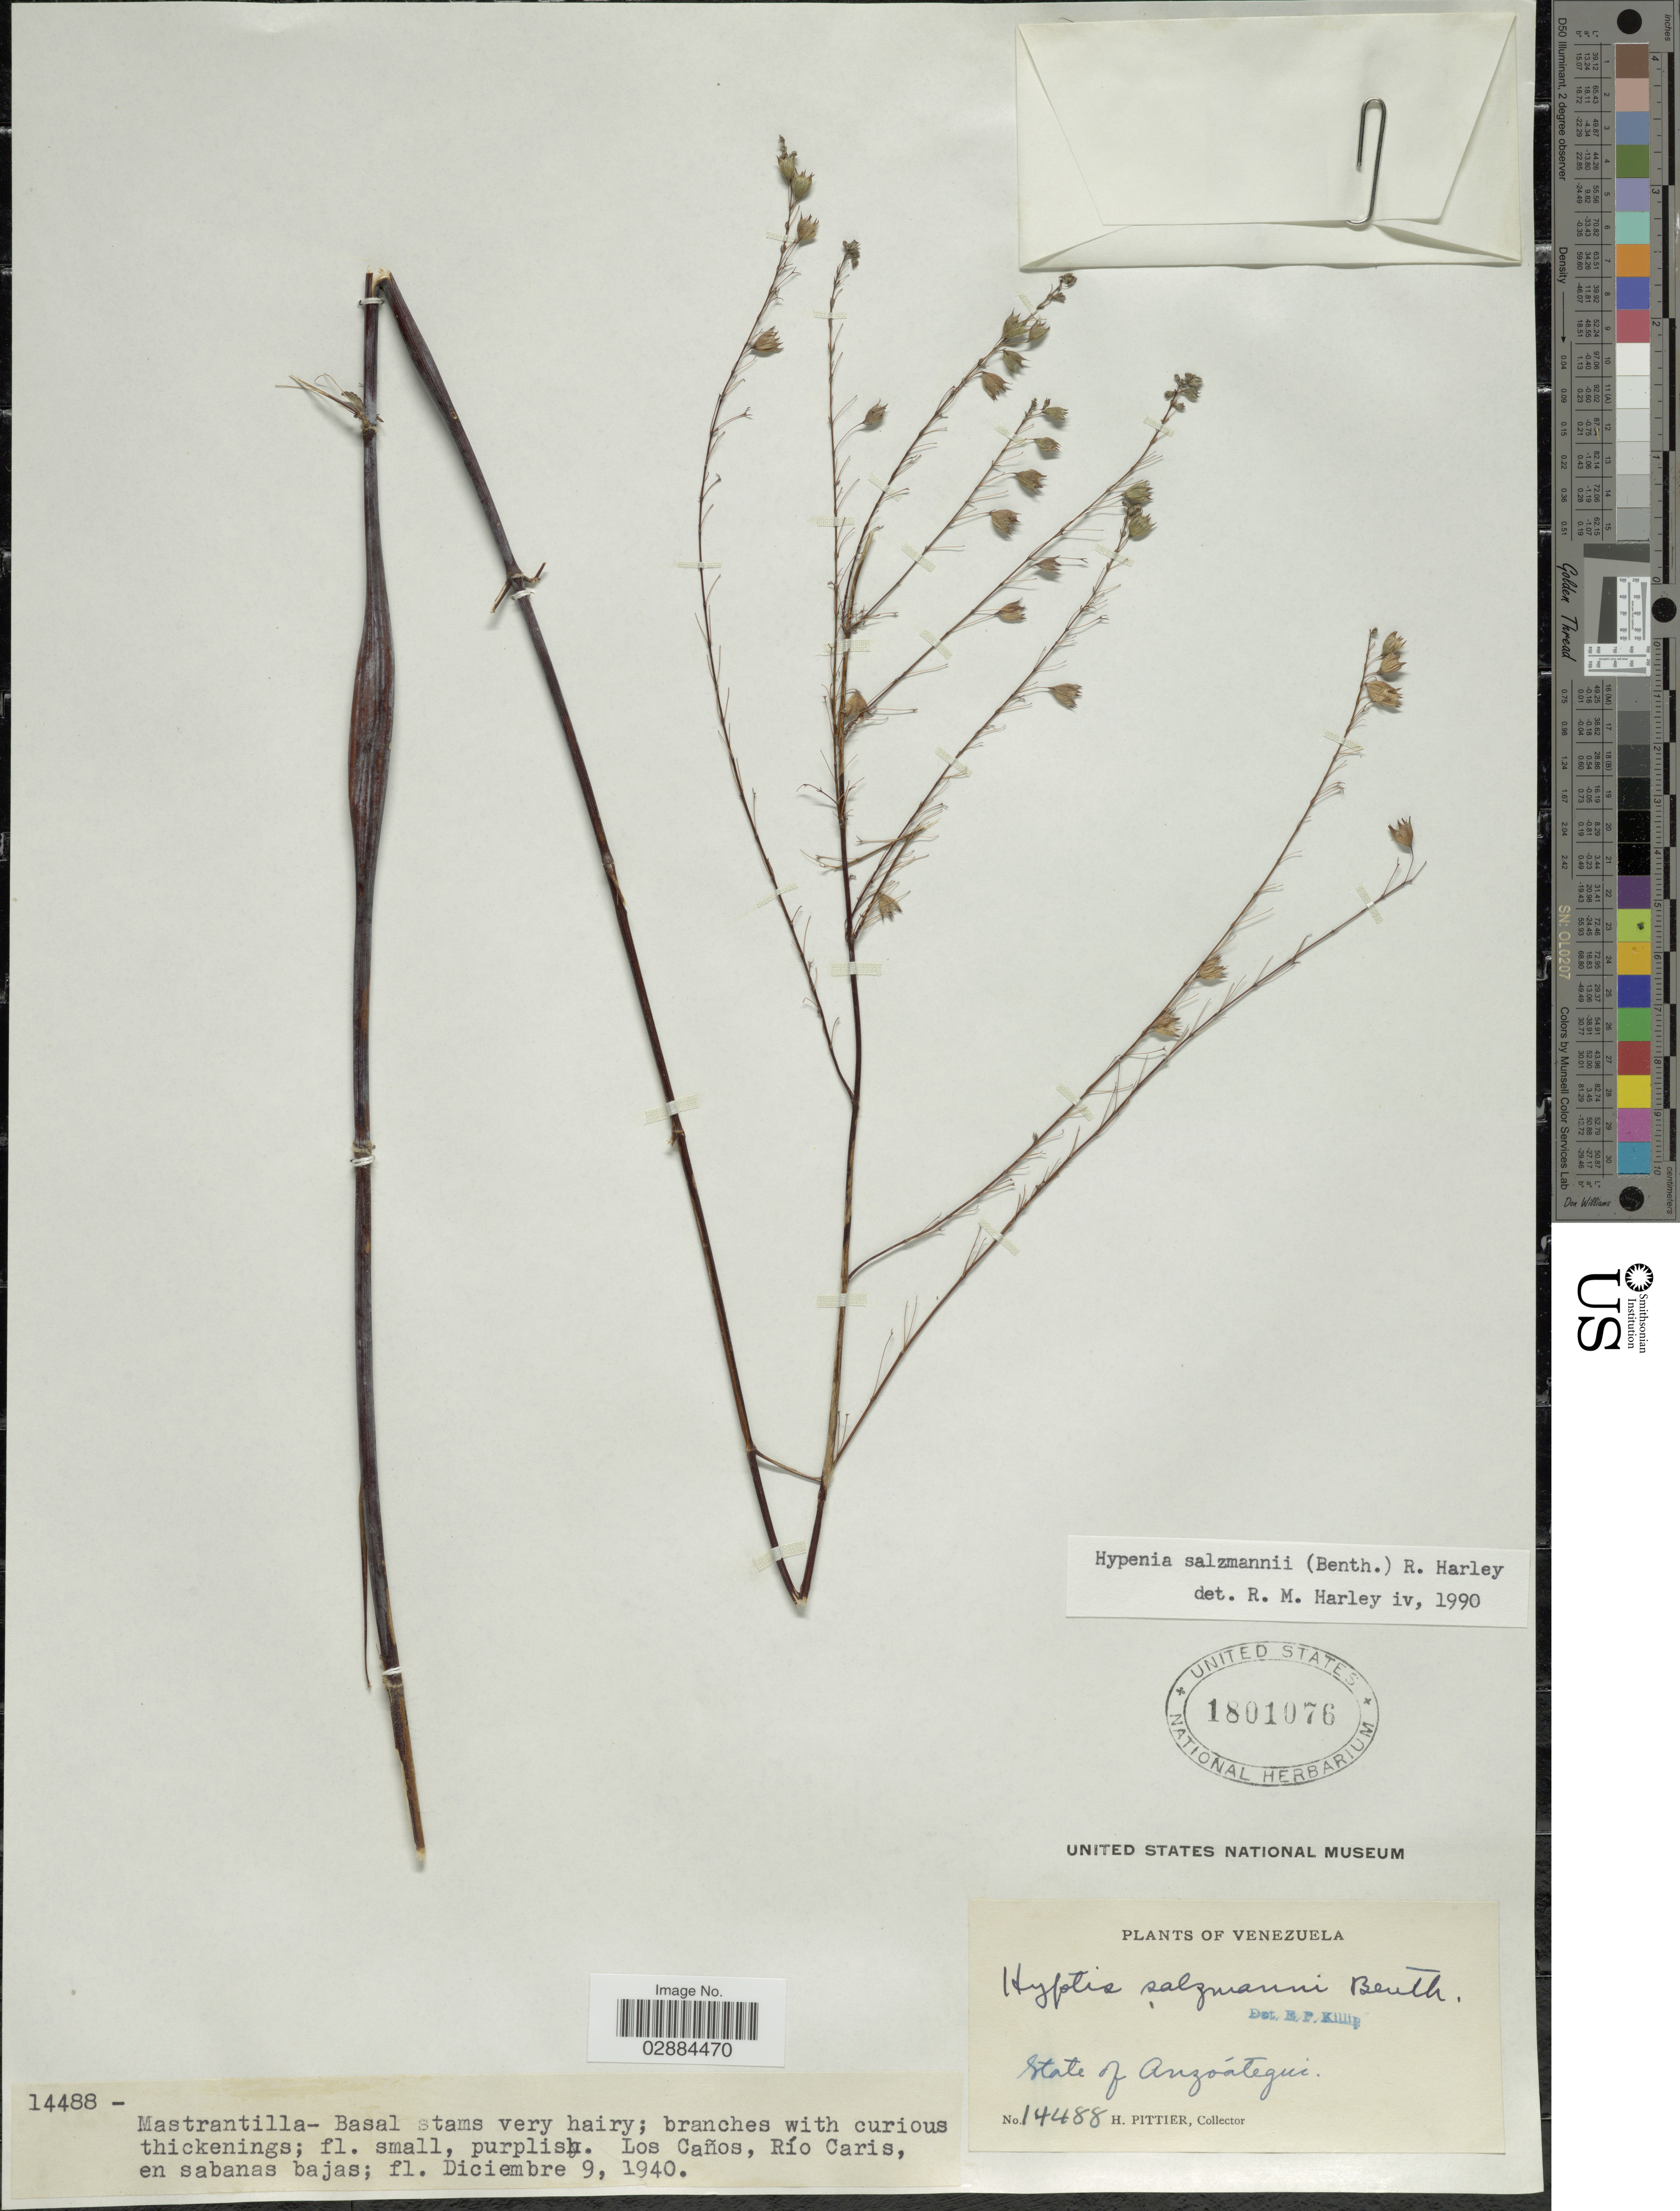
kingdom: Plantae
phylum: Tracheophyta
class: Magnoliopsida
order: Lamiales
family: Lamiaceae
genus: Hypenia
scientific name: Hypenia salzmannii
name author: (Benth.) Harley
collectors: H. F. Pittier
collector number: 14488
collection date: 1940-12-09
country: Venezuela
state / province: Anzoategui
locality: State of Anzoátegui, Los Caños, Río Caris.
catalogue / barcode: US 1801076